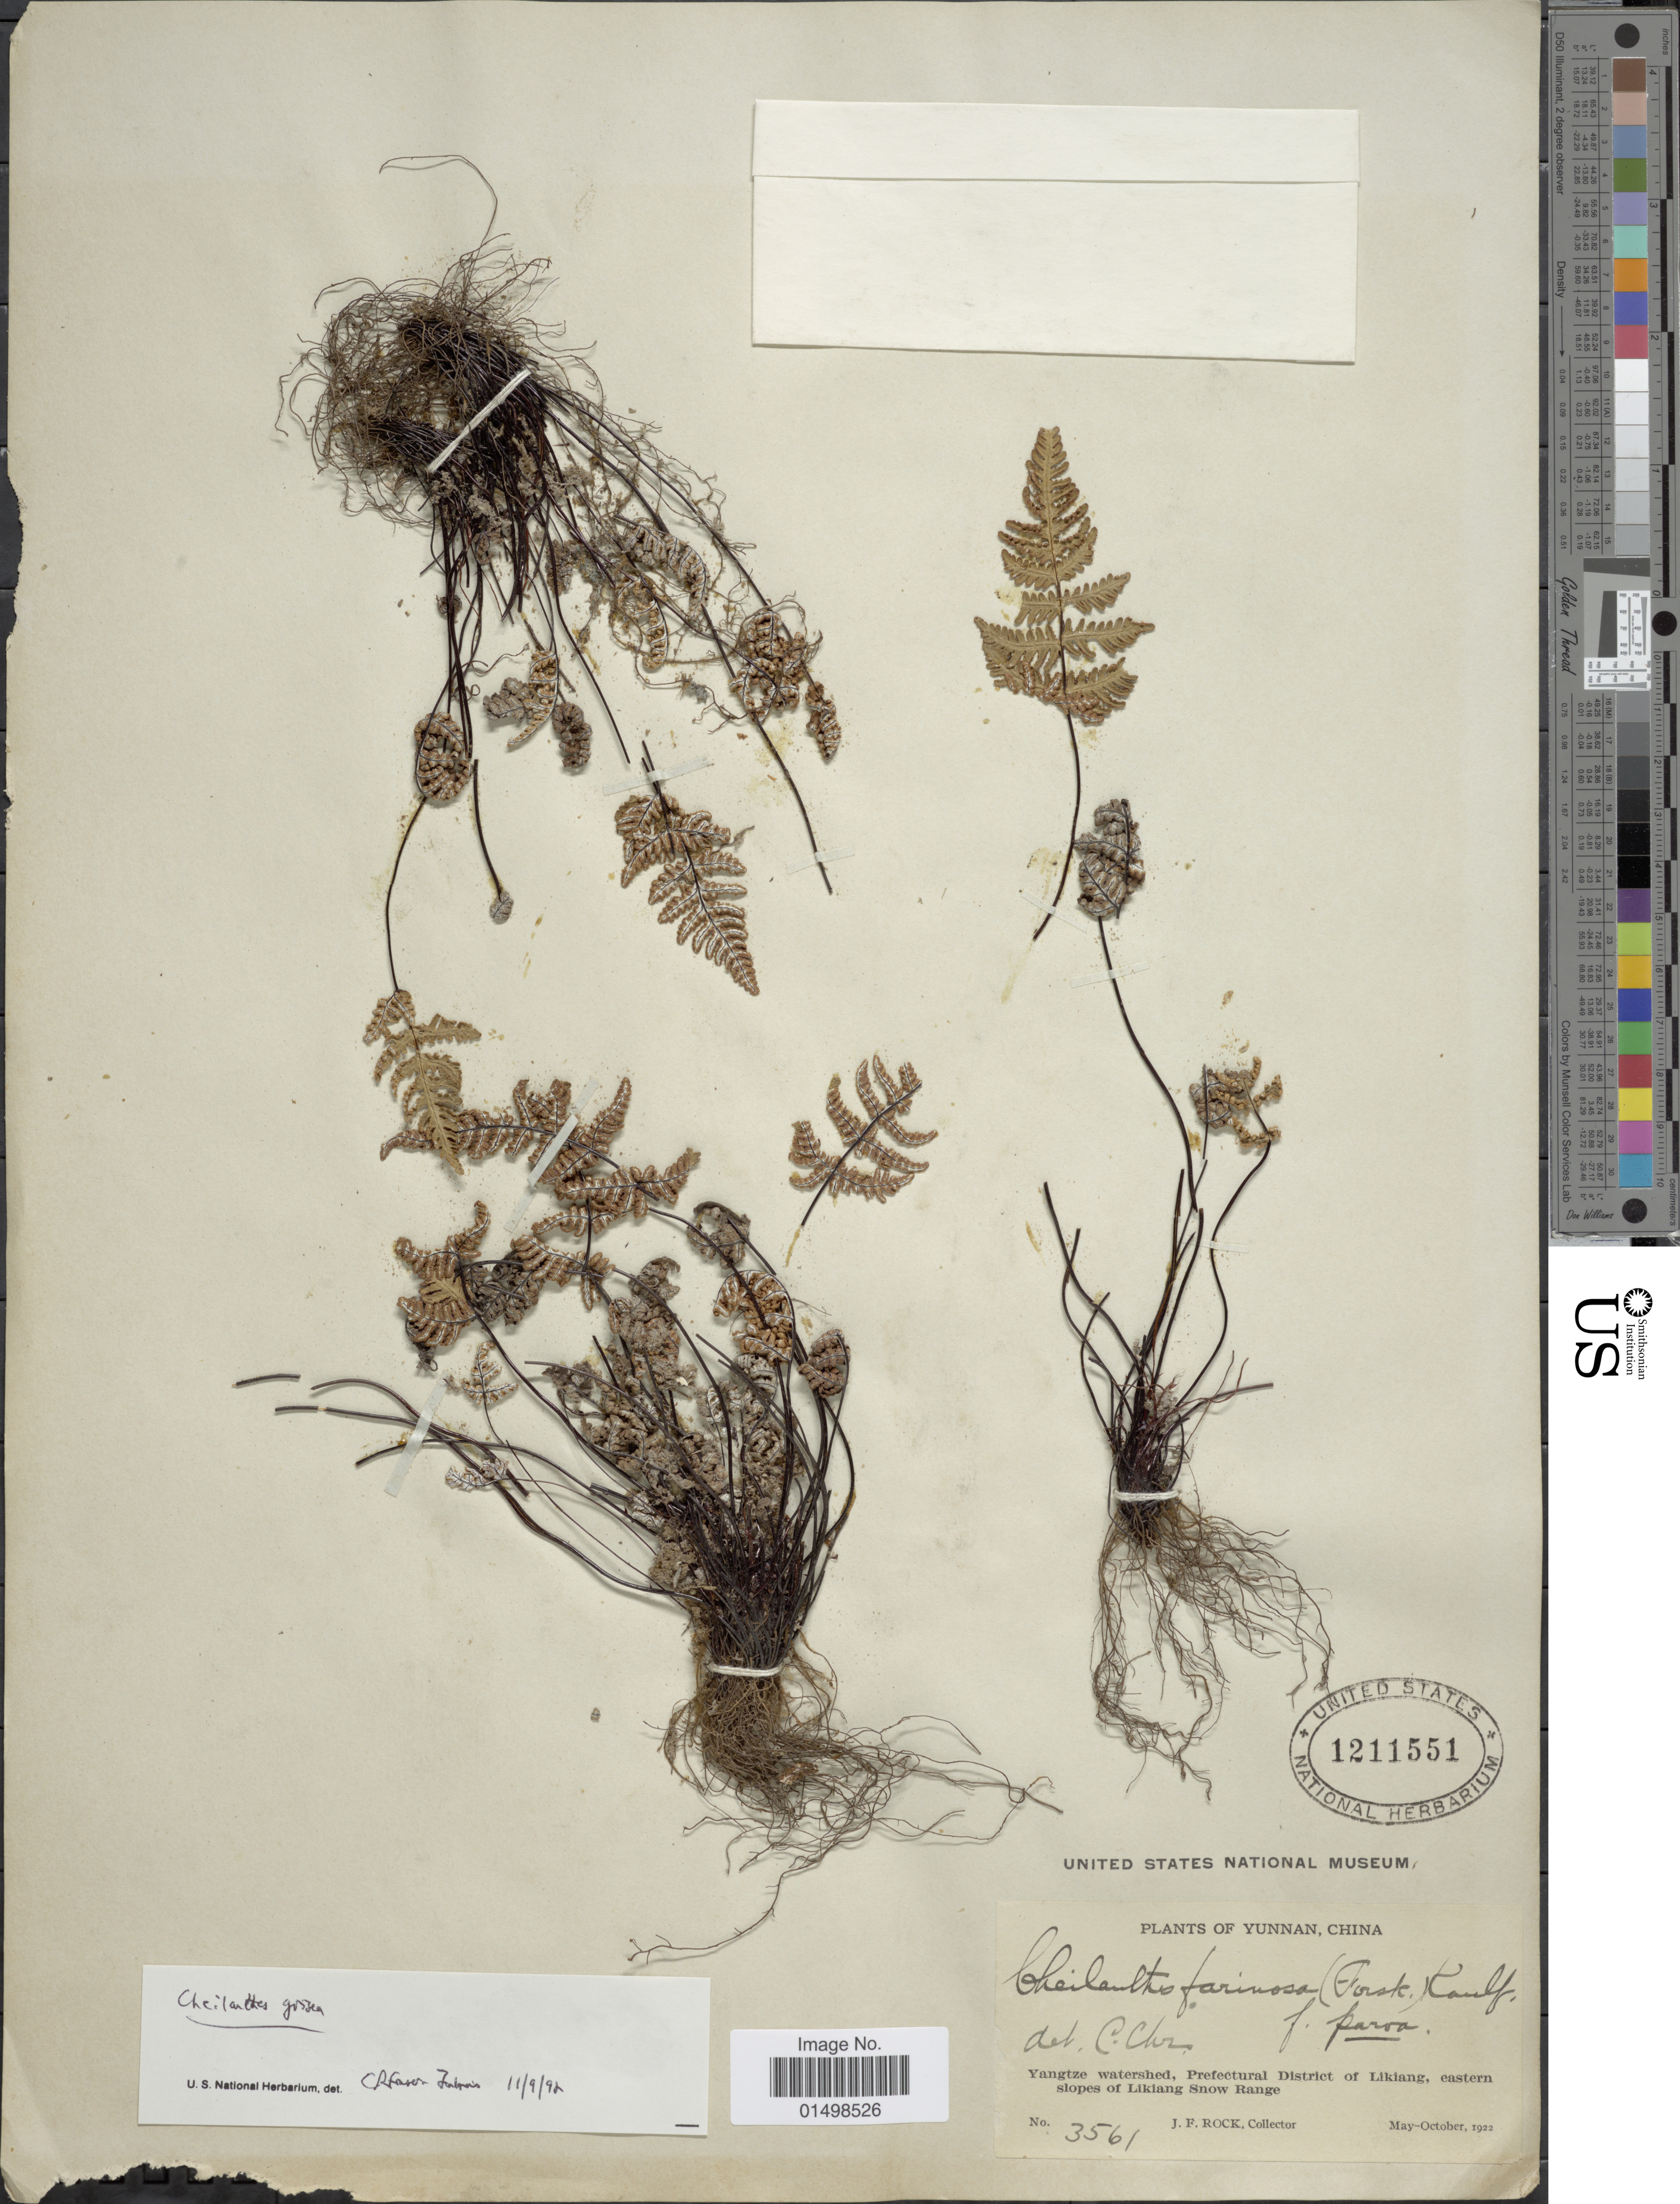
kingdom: Plantae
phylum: Tracheophyta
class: Polypodiopsida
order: Polypodiales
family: Pteridaceae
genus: Aleuritopteris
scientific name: Aleuritopteris farinosa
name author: (Forssk.) Fée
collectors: J. Rock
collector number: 3561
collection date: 1922-05/1922-10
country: China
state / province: Yunnan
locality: Plants of Yunnan, China. Yangtze watershed, Prefectural District of Likhiang, eastern slopes of Likhiang Snow Range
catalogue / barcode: US 1211551